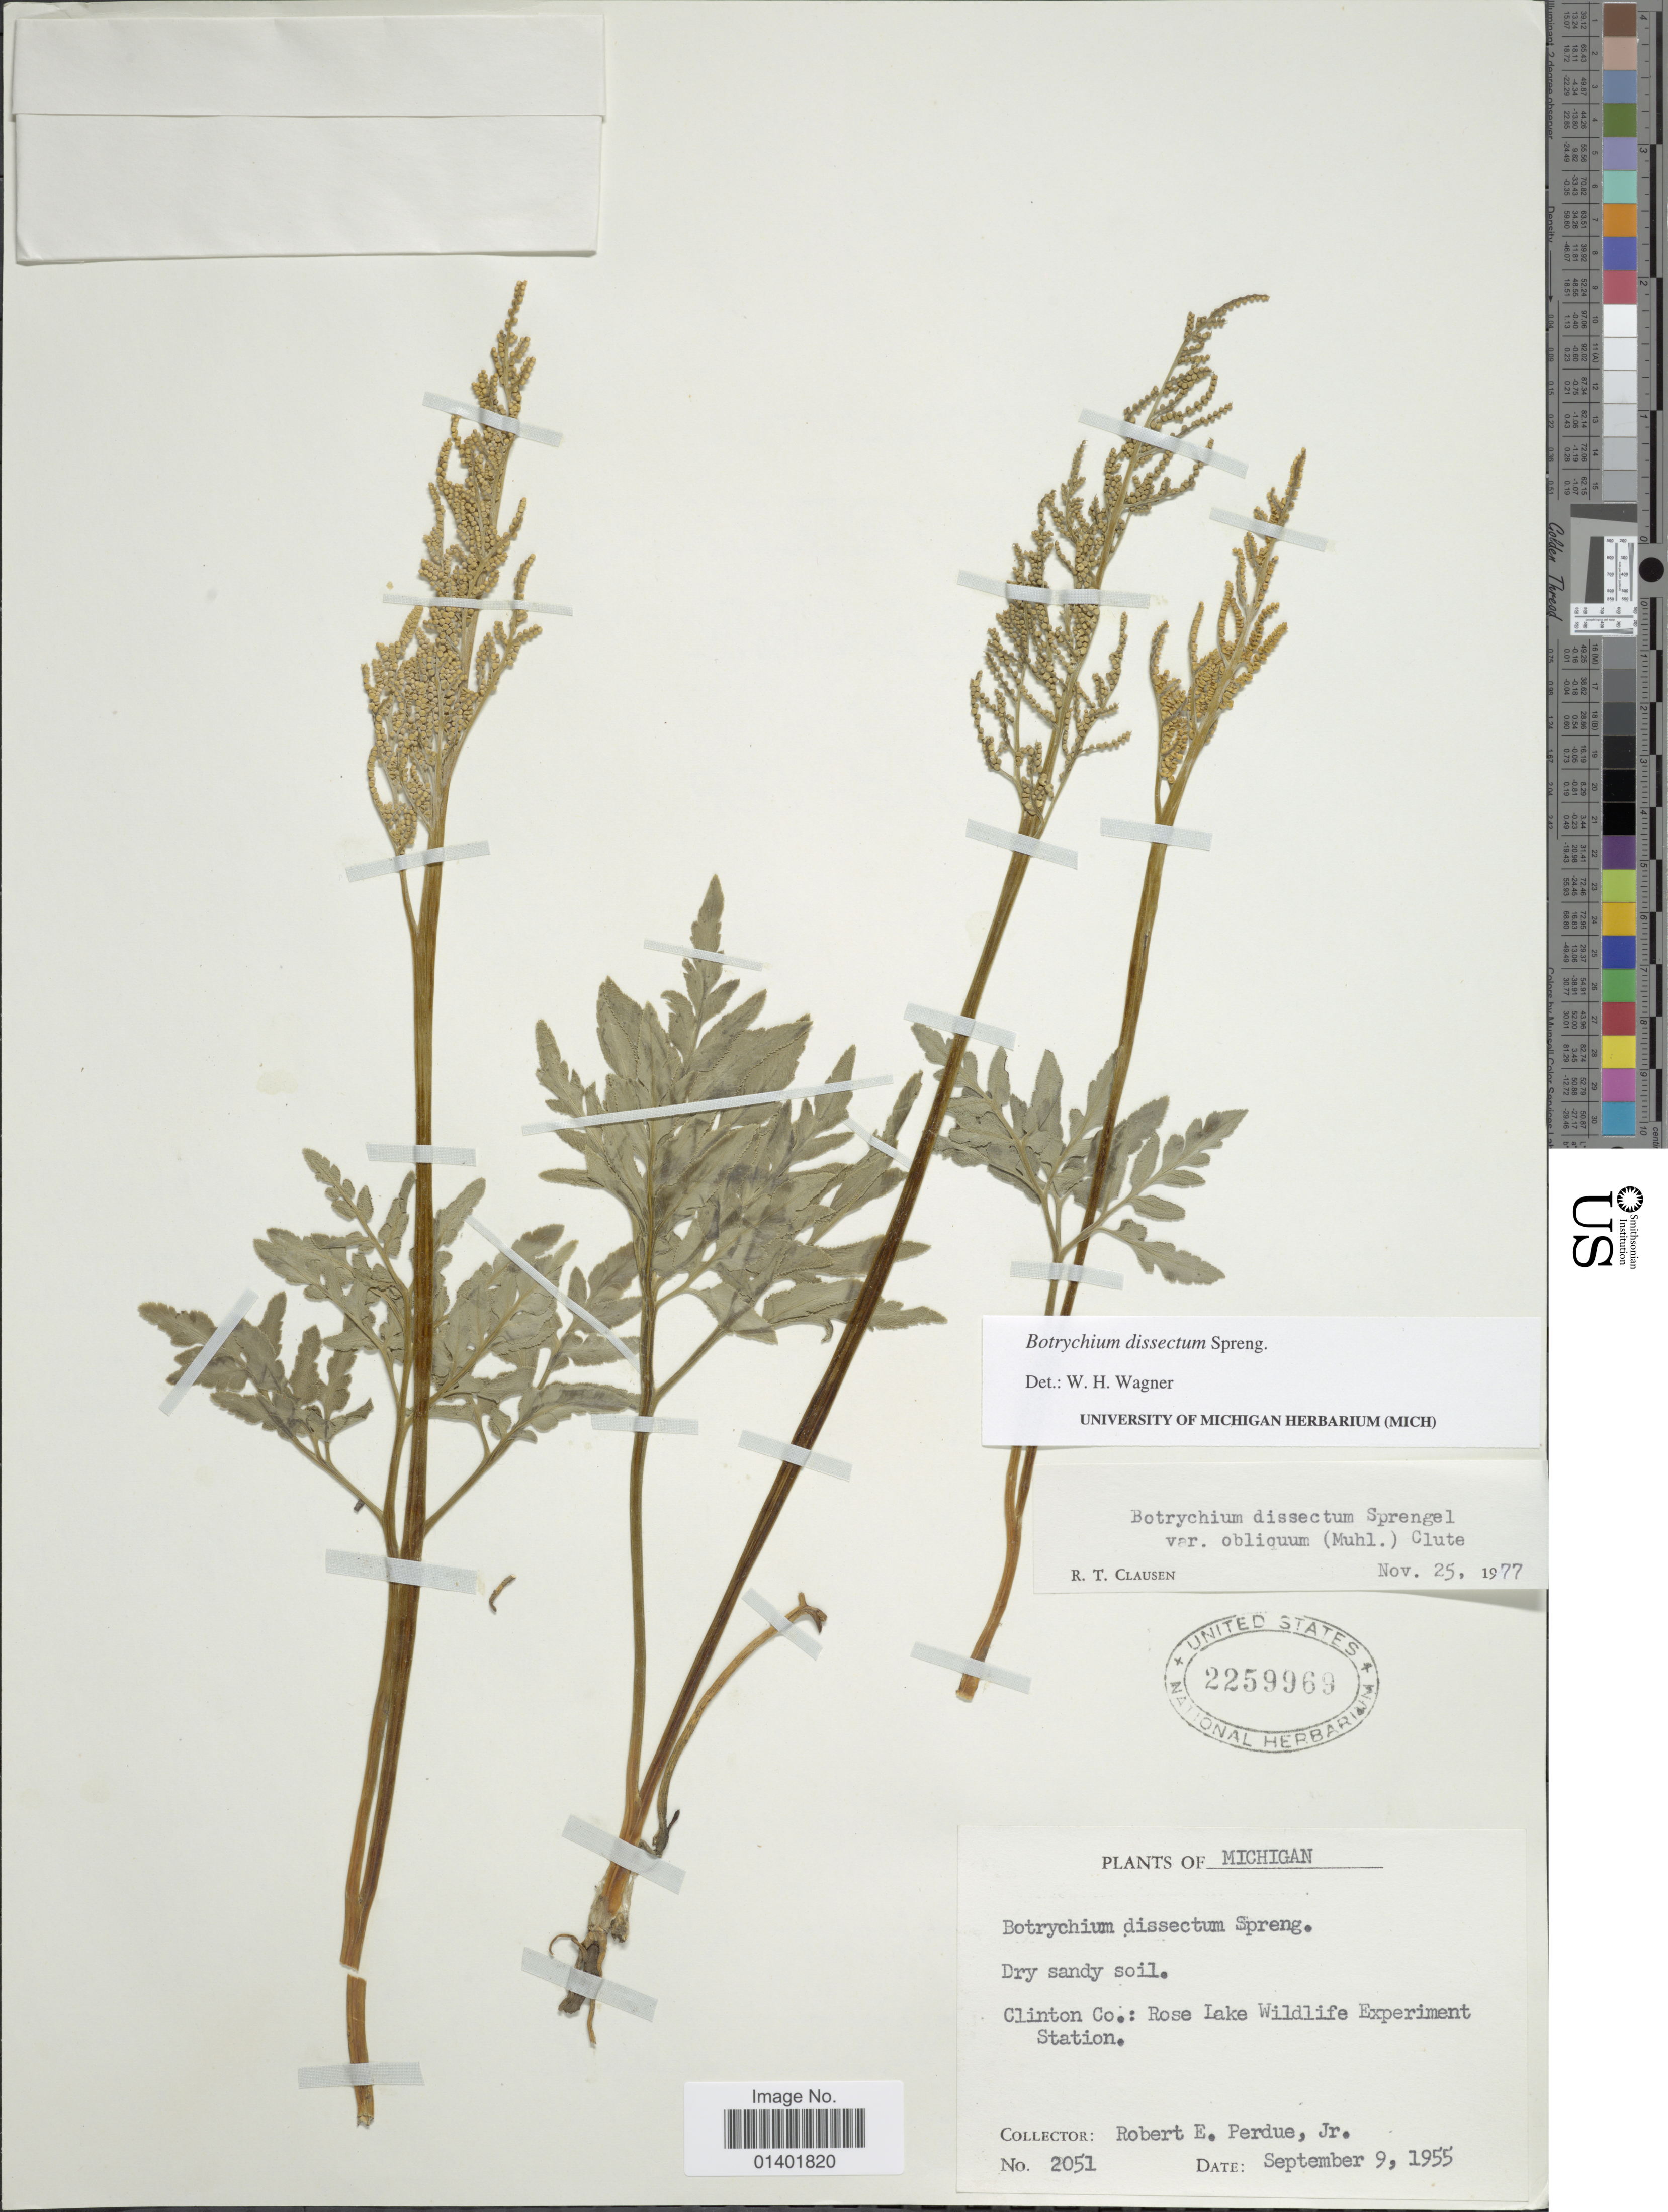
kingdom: Plantae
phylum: Tracheophyta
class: Polypodiopsida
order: Ophioglossales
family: Ophioglossaceae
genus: Botrychium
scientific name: Botrychium dissectum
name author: Spreng.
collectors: R. E. Perdue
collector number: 2051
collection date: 1955-09-09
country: United States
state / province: Michigan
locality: Clinton Co.:Rose Lake Wildlife Experiment Station.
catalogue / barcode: US 2259969